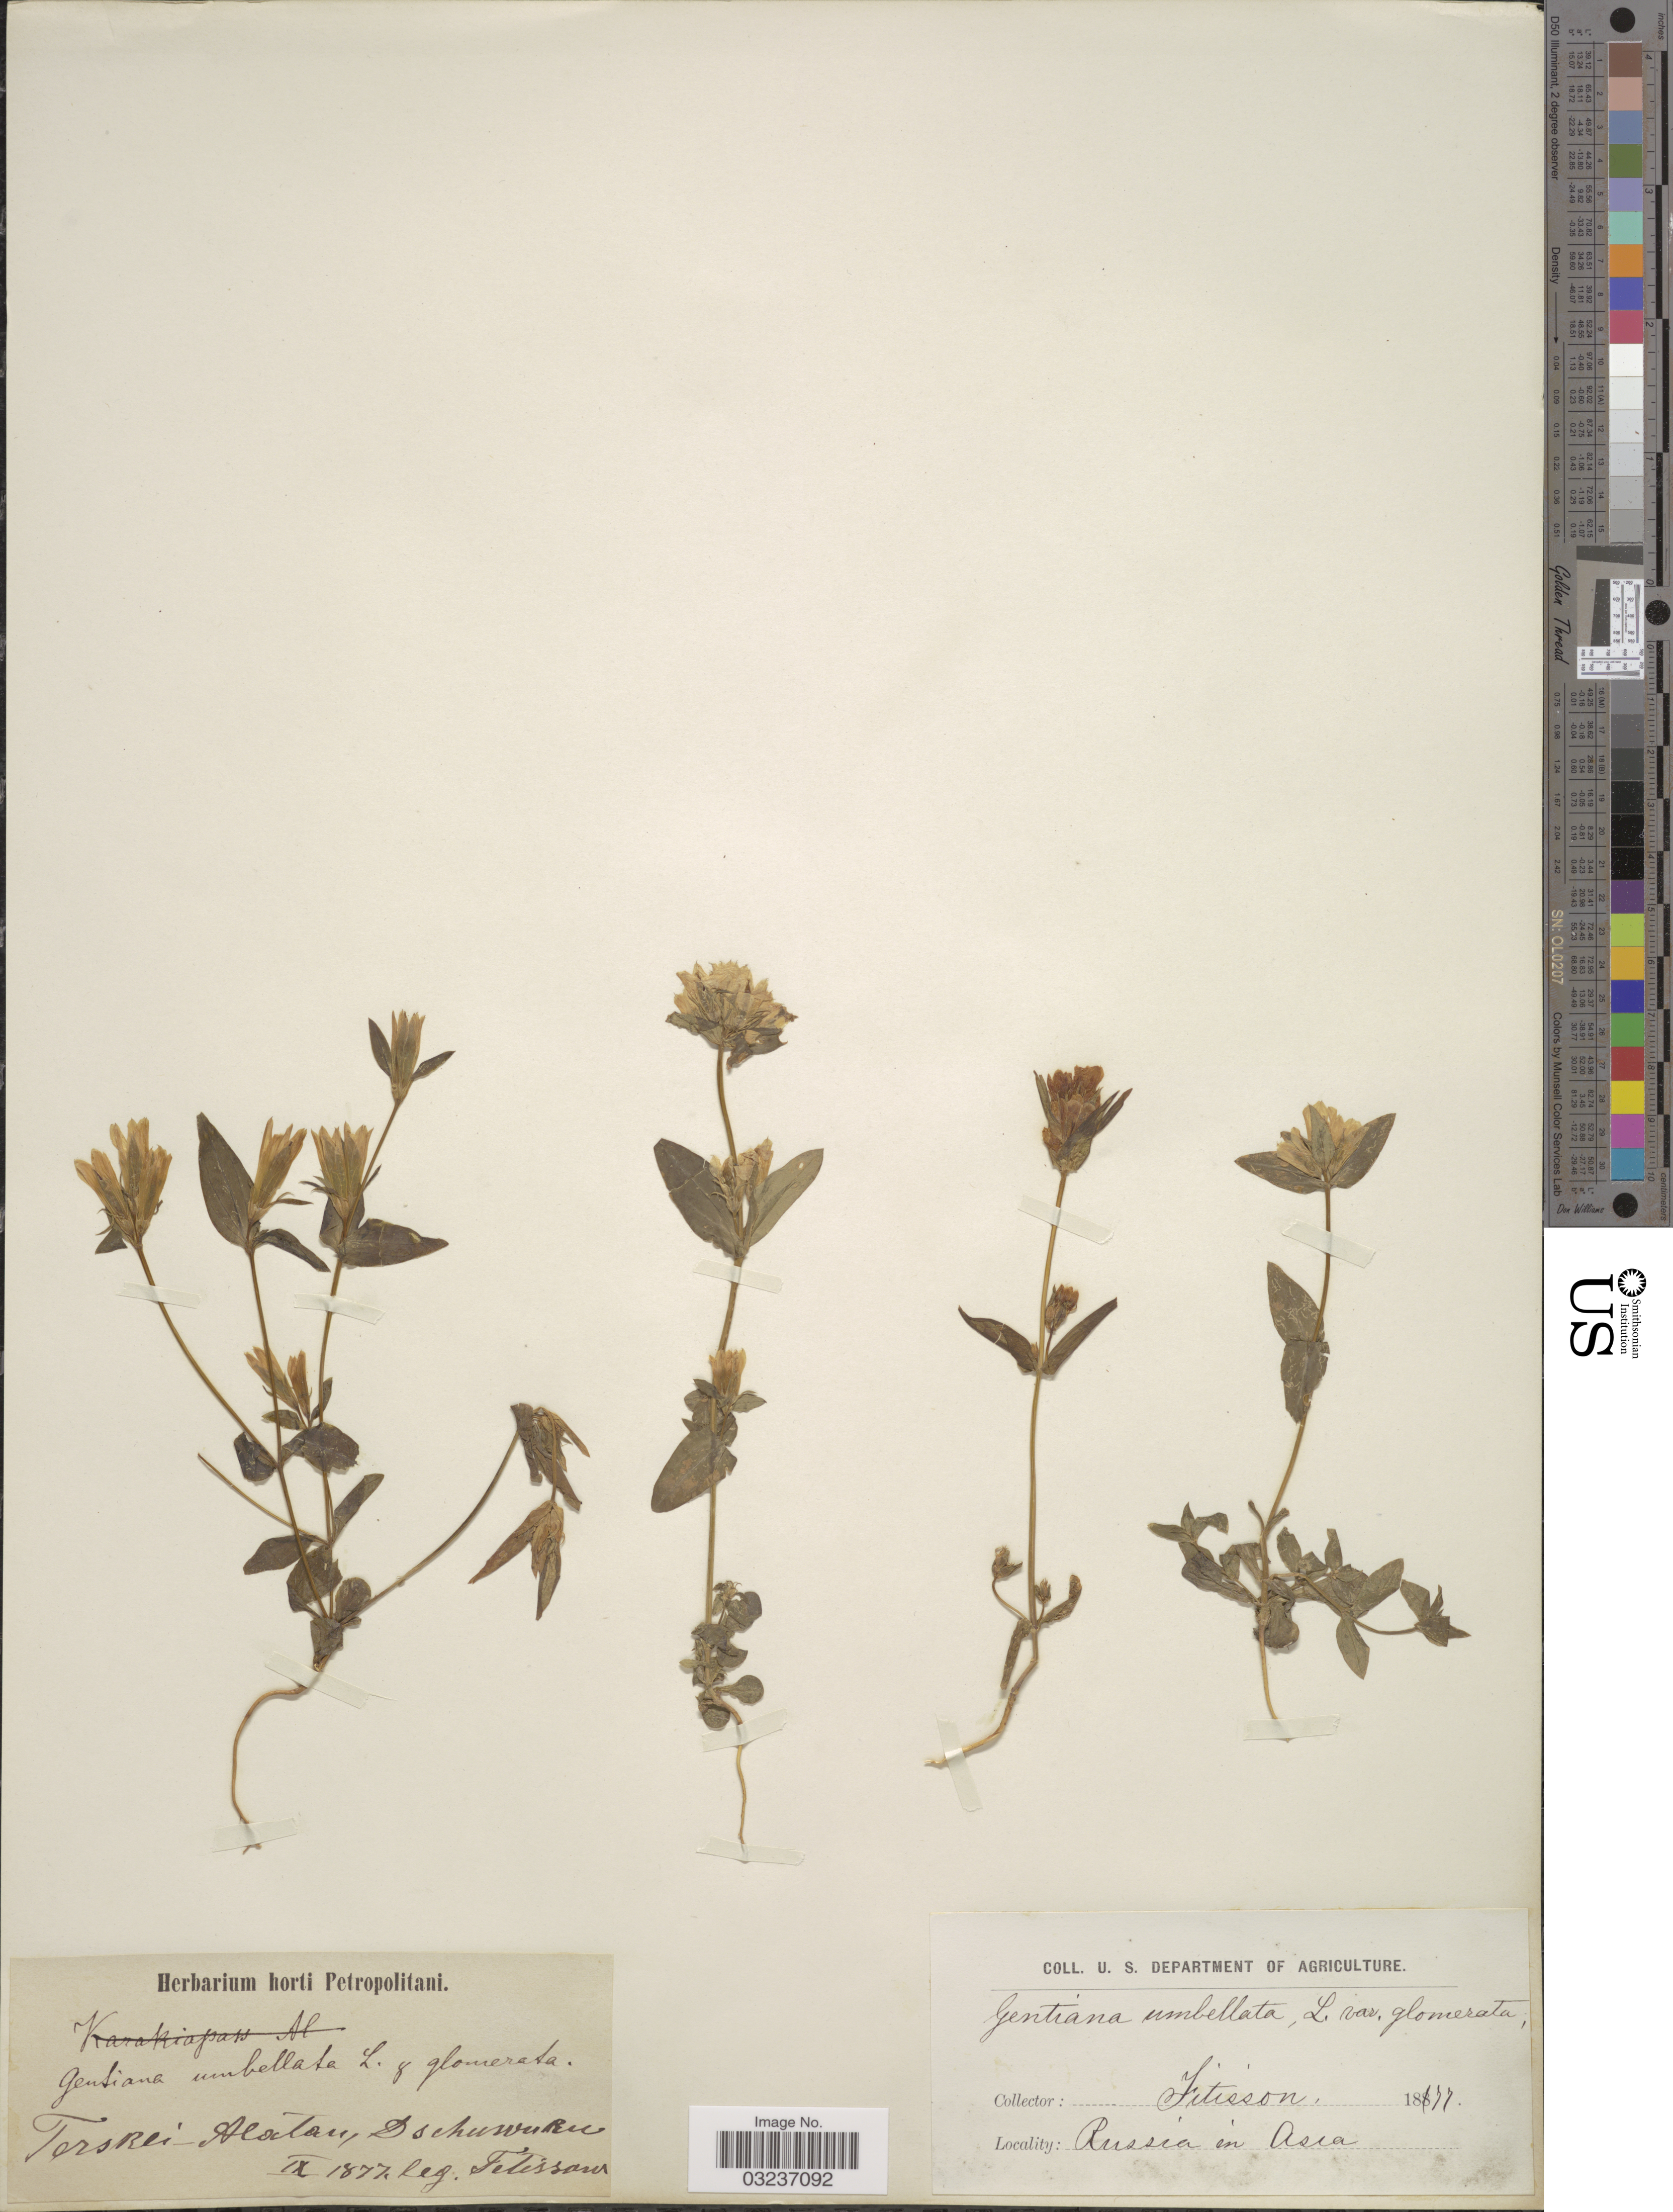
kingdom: Plantae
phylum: Tracheophyta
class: Magnoliopsida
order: Gentianales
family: Gentianaceae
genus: Gentiana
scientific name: Gentiana umbellata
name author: M. Bieb.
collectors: -. Fetissow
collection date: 1877-09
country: Kyrgyzstan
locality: Russia in Asia. Terskei-Alatau, Dschuwuku. [interpreted]